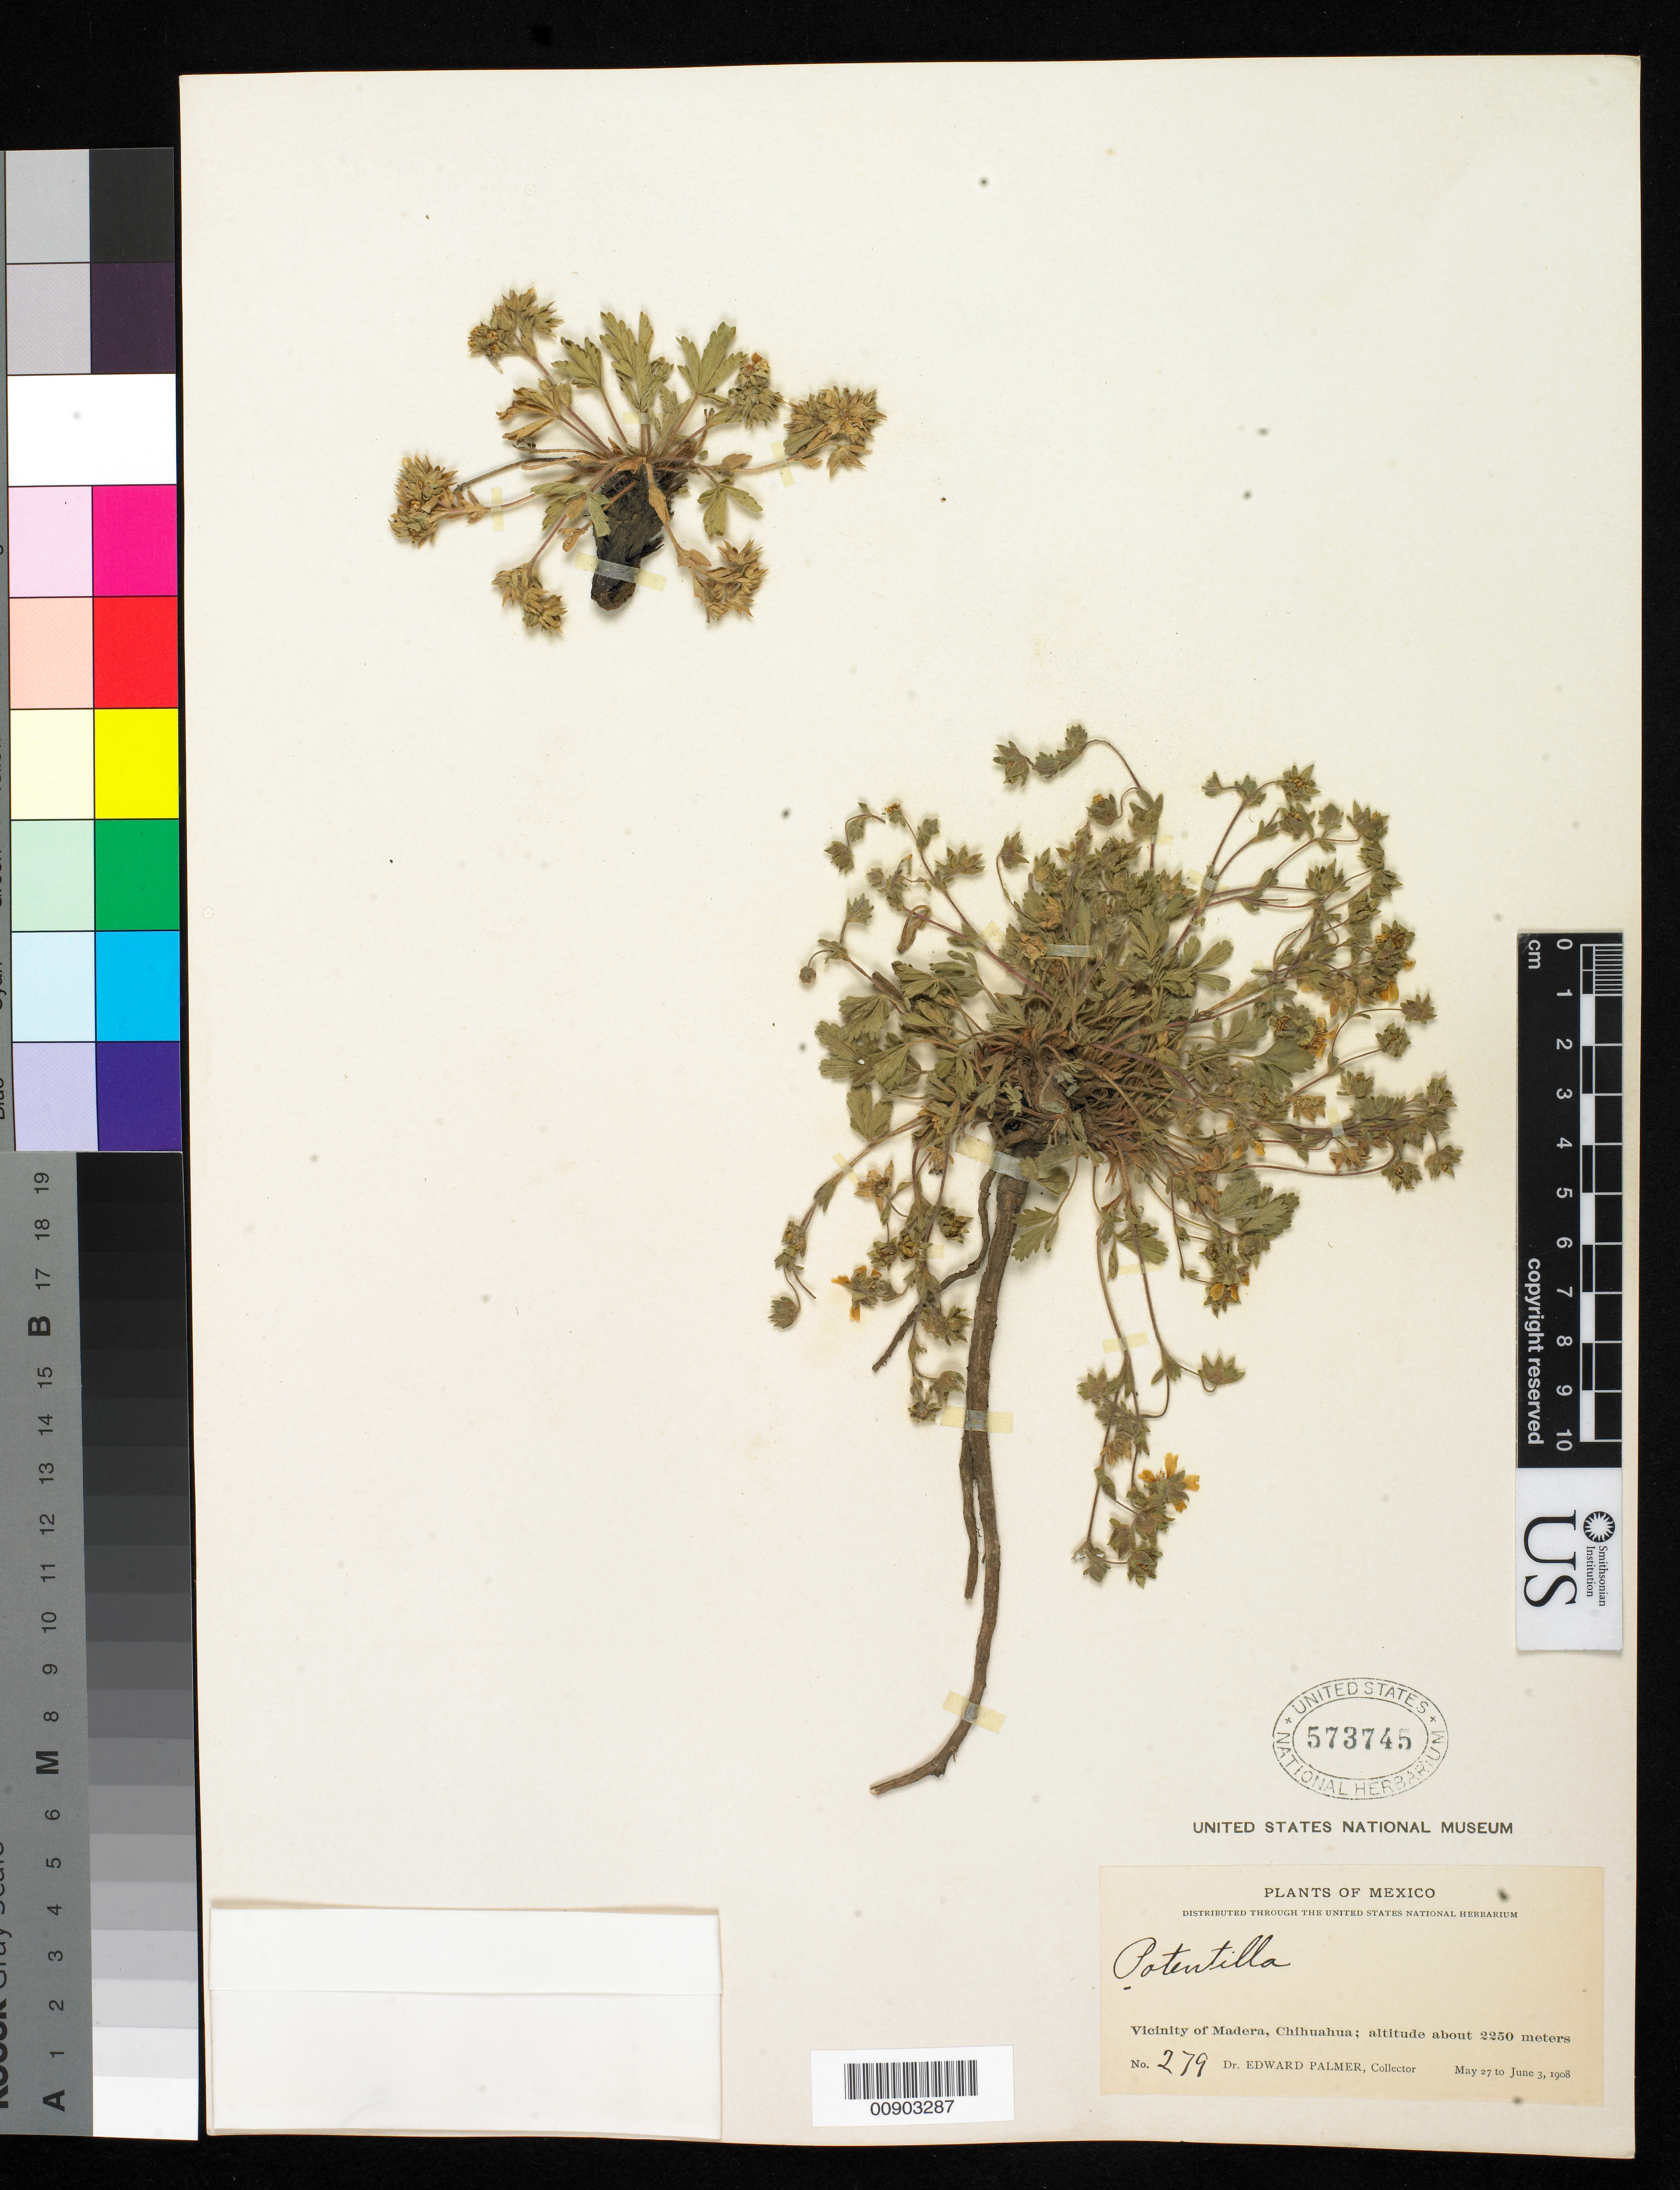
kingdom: Plantae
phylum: Tracheophyta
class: Magnoliopsida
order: Rosales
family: Rosaceae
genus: Potentilla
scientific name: Potentilla sp.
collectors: E. Palmer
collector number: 279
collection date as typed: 27 May 1908 to 03 Jun 1908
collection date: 1908-05-27/1908-06-03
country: Mexico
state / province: Chihuahua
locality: Vicinity of Madera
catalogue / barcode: US 573745